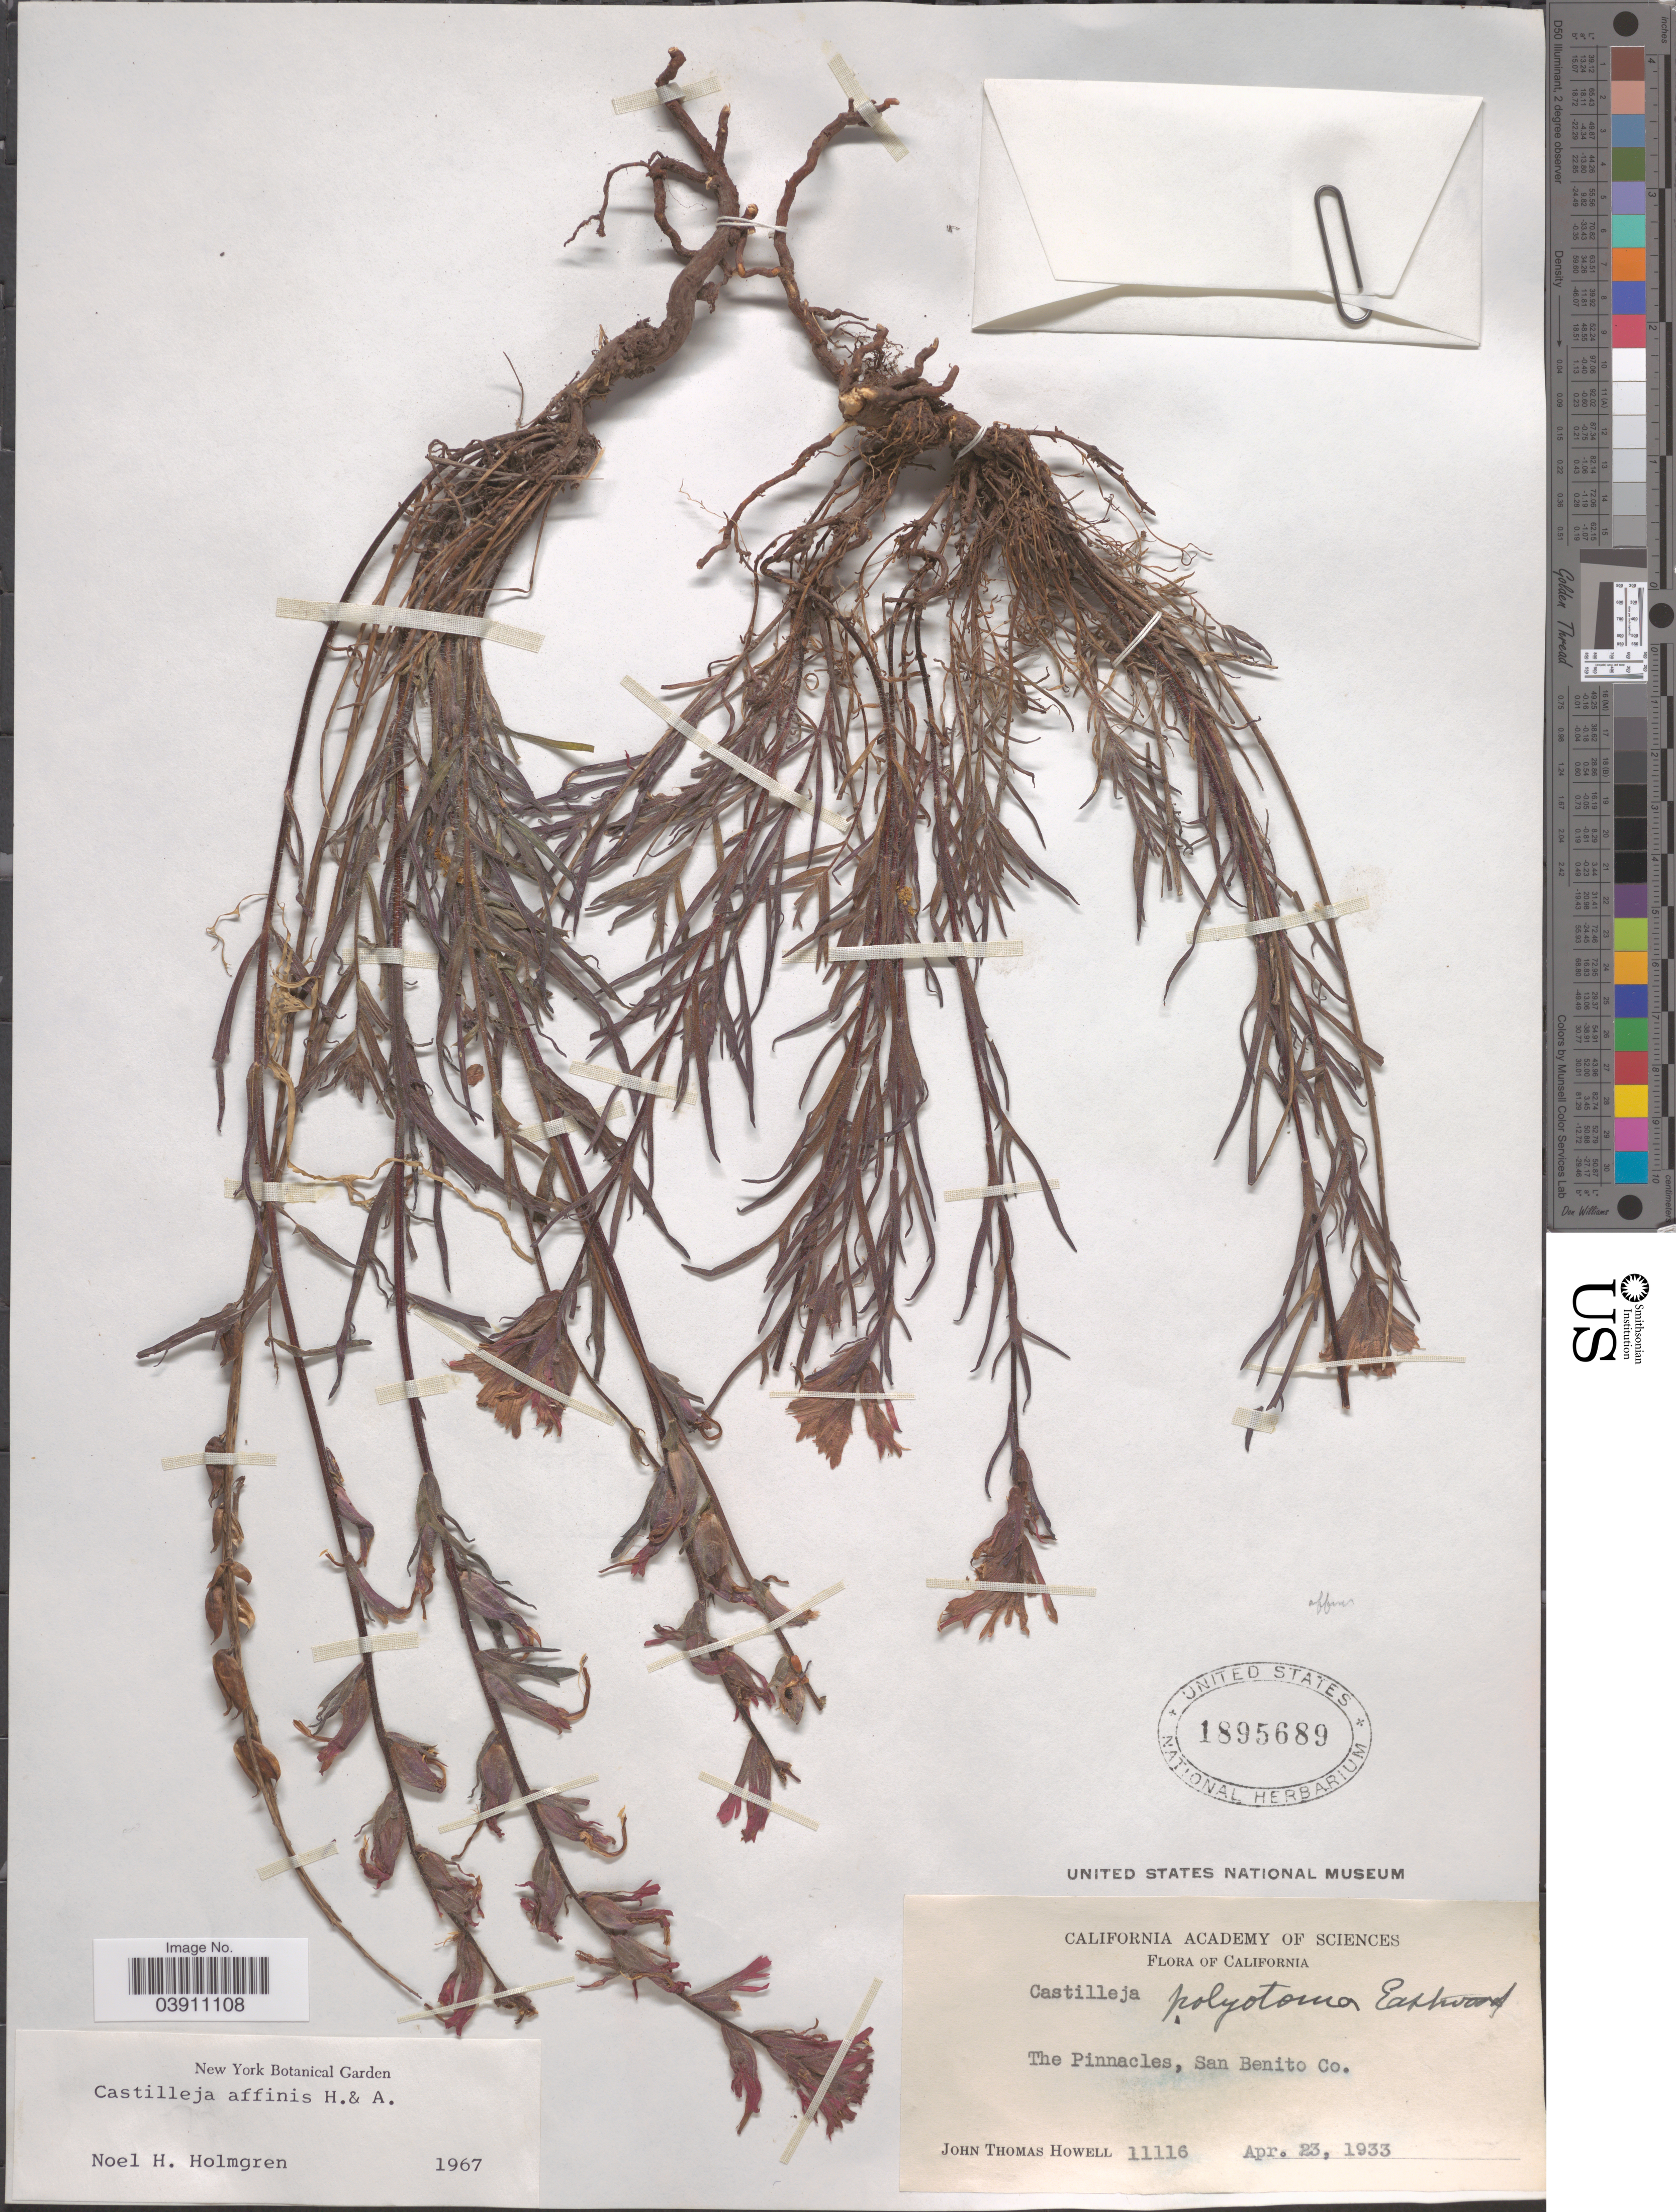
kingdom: Plantae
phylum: Tracheophyta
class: Magnoliopsida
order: Lamiales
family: Orobanchaceae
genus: Castilleja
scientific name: Castilleja affinis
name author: Hook. & Arn.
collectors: J. T. Howell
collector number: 11116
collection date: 1933-04-23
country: United States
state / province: California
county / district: San Benito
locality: The Pinnacles, San Benito Co.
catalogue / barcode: US 1895689